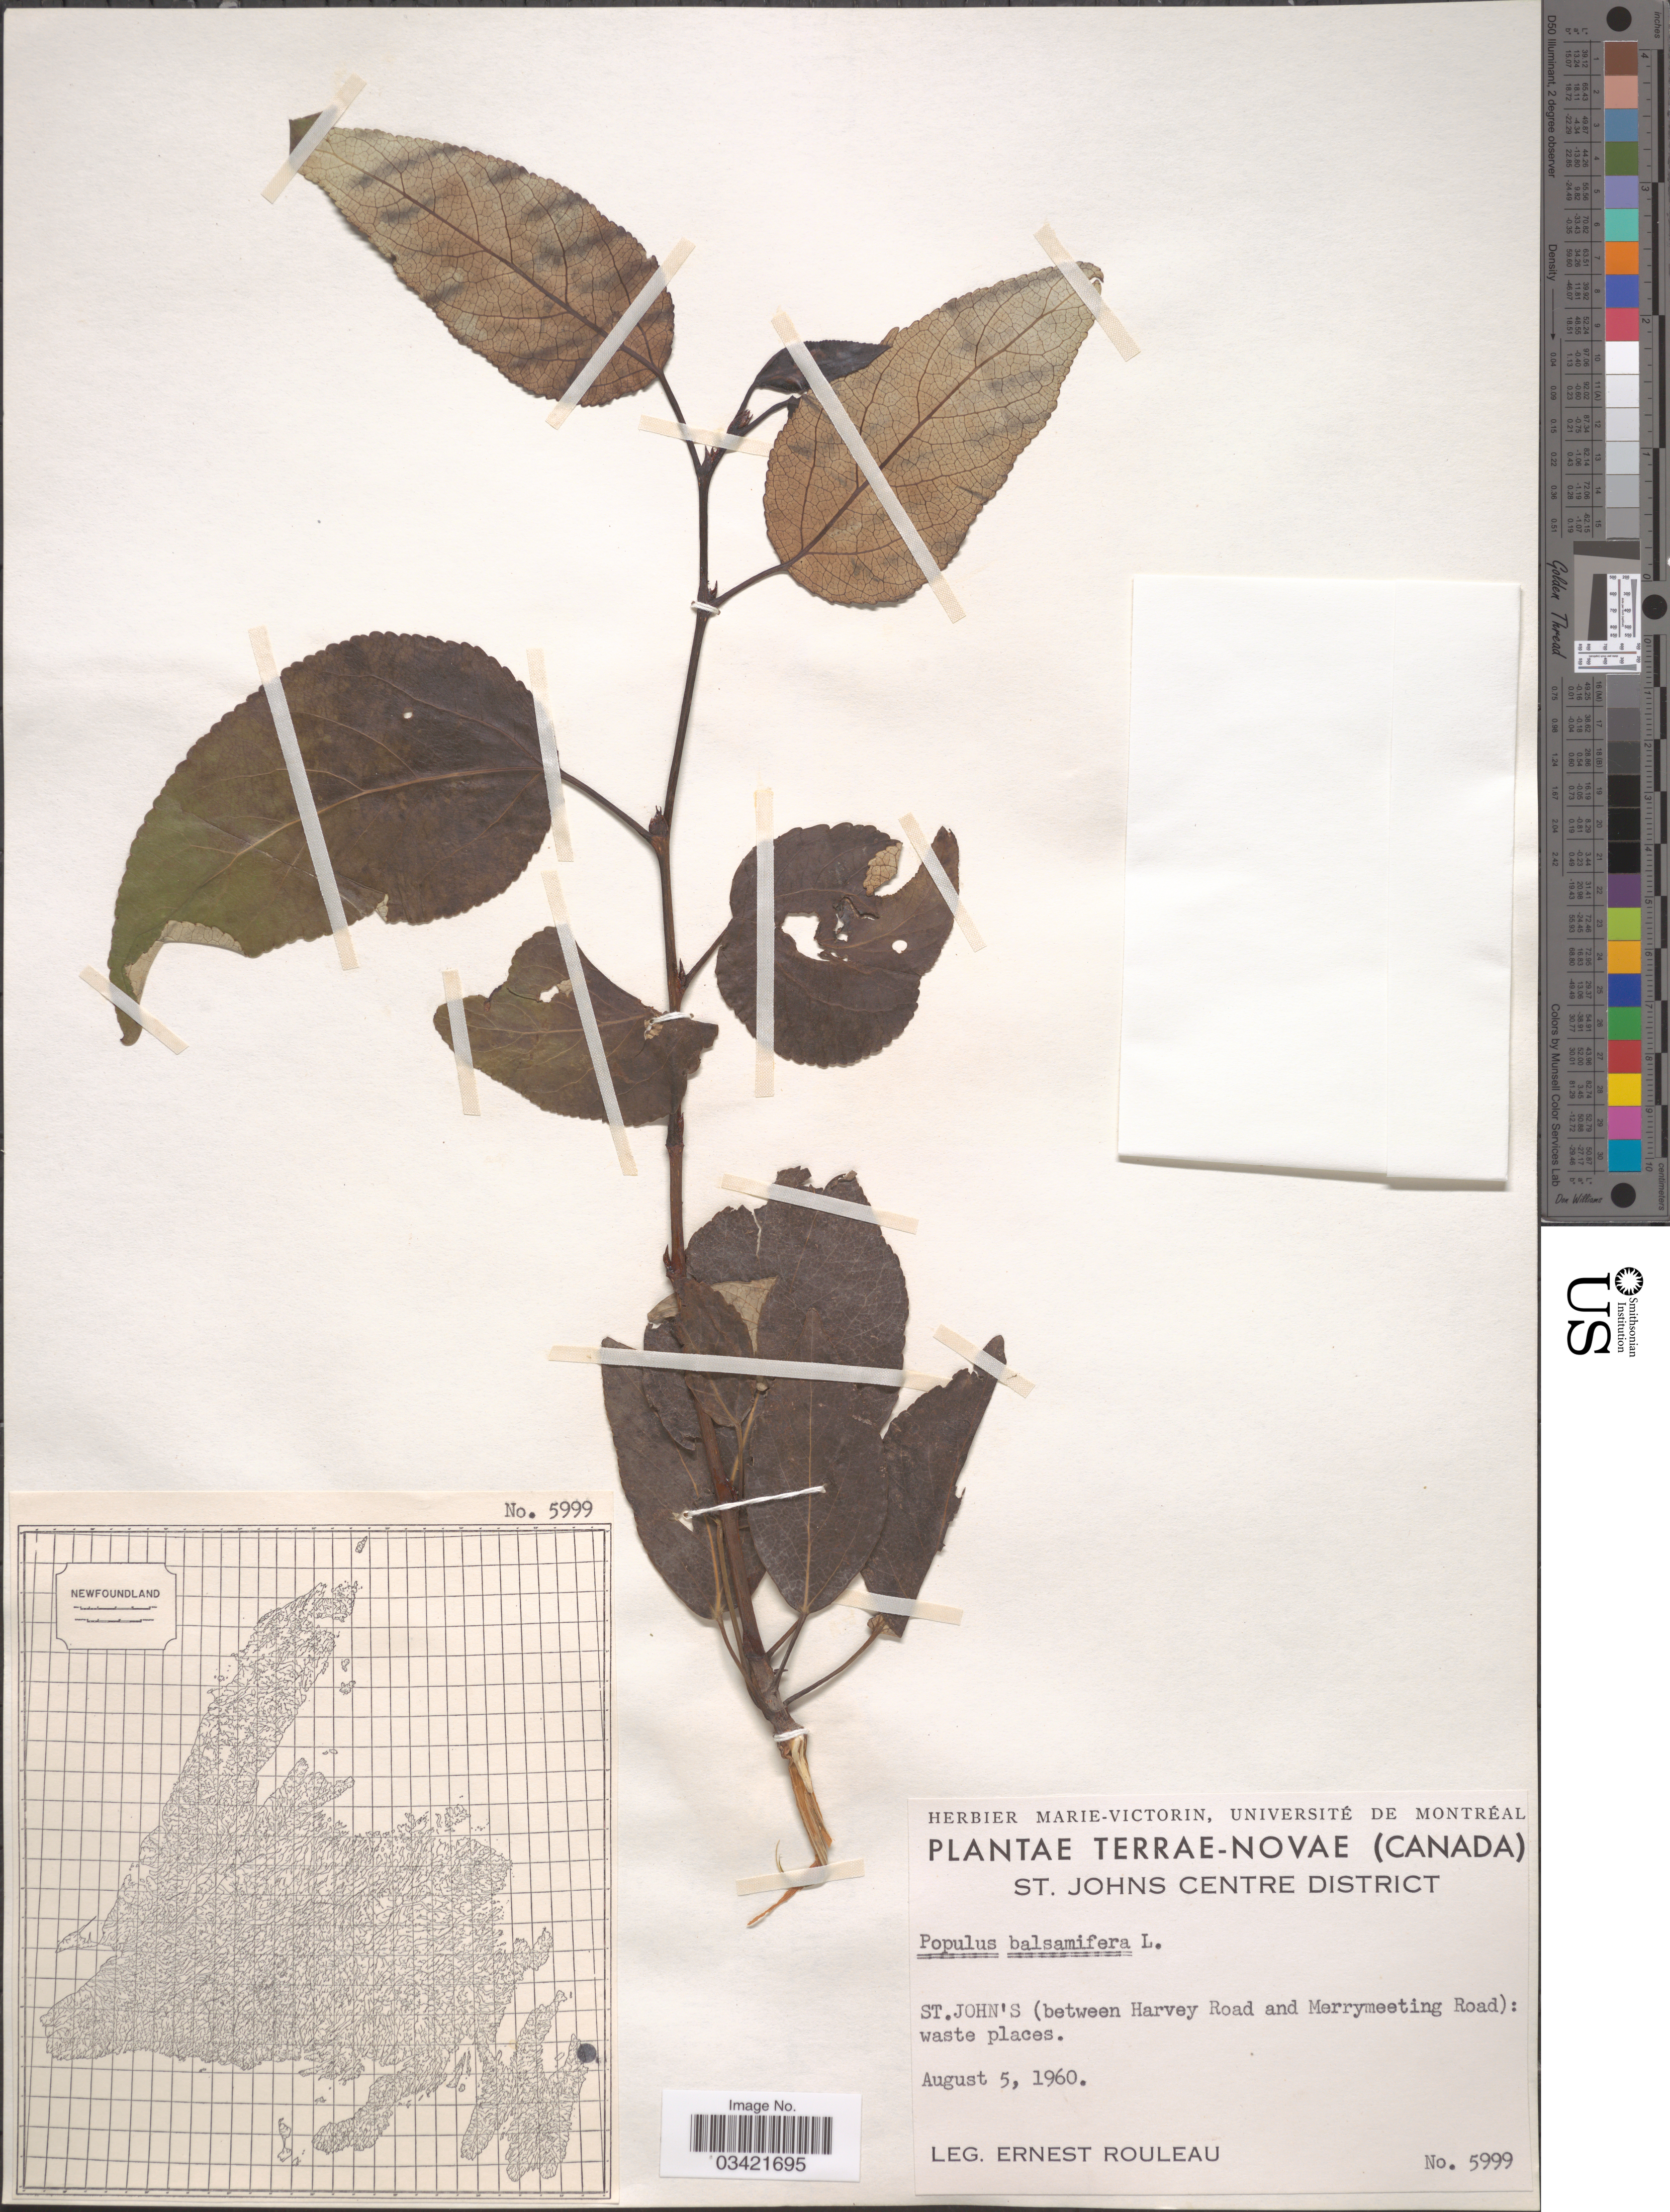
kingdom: Plantae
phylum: Tracheophyta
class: Magnoliopsida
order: Malpighiales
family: Salicaceae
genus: Populus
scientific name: Populus balsamifera var. subcordata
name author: Hyl.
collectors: E. Rouleau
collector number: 5999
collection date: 1960-08-05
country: Canada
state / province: Newfoundland and Labrador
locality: Terrae-Novae. St. Johns Centre District. St. John's (between Harvey Road and Merrymeeting Road): waste places.